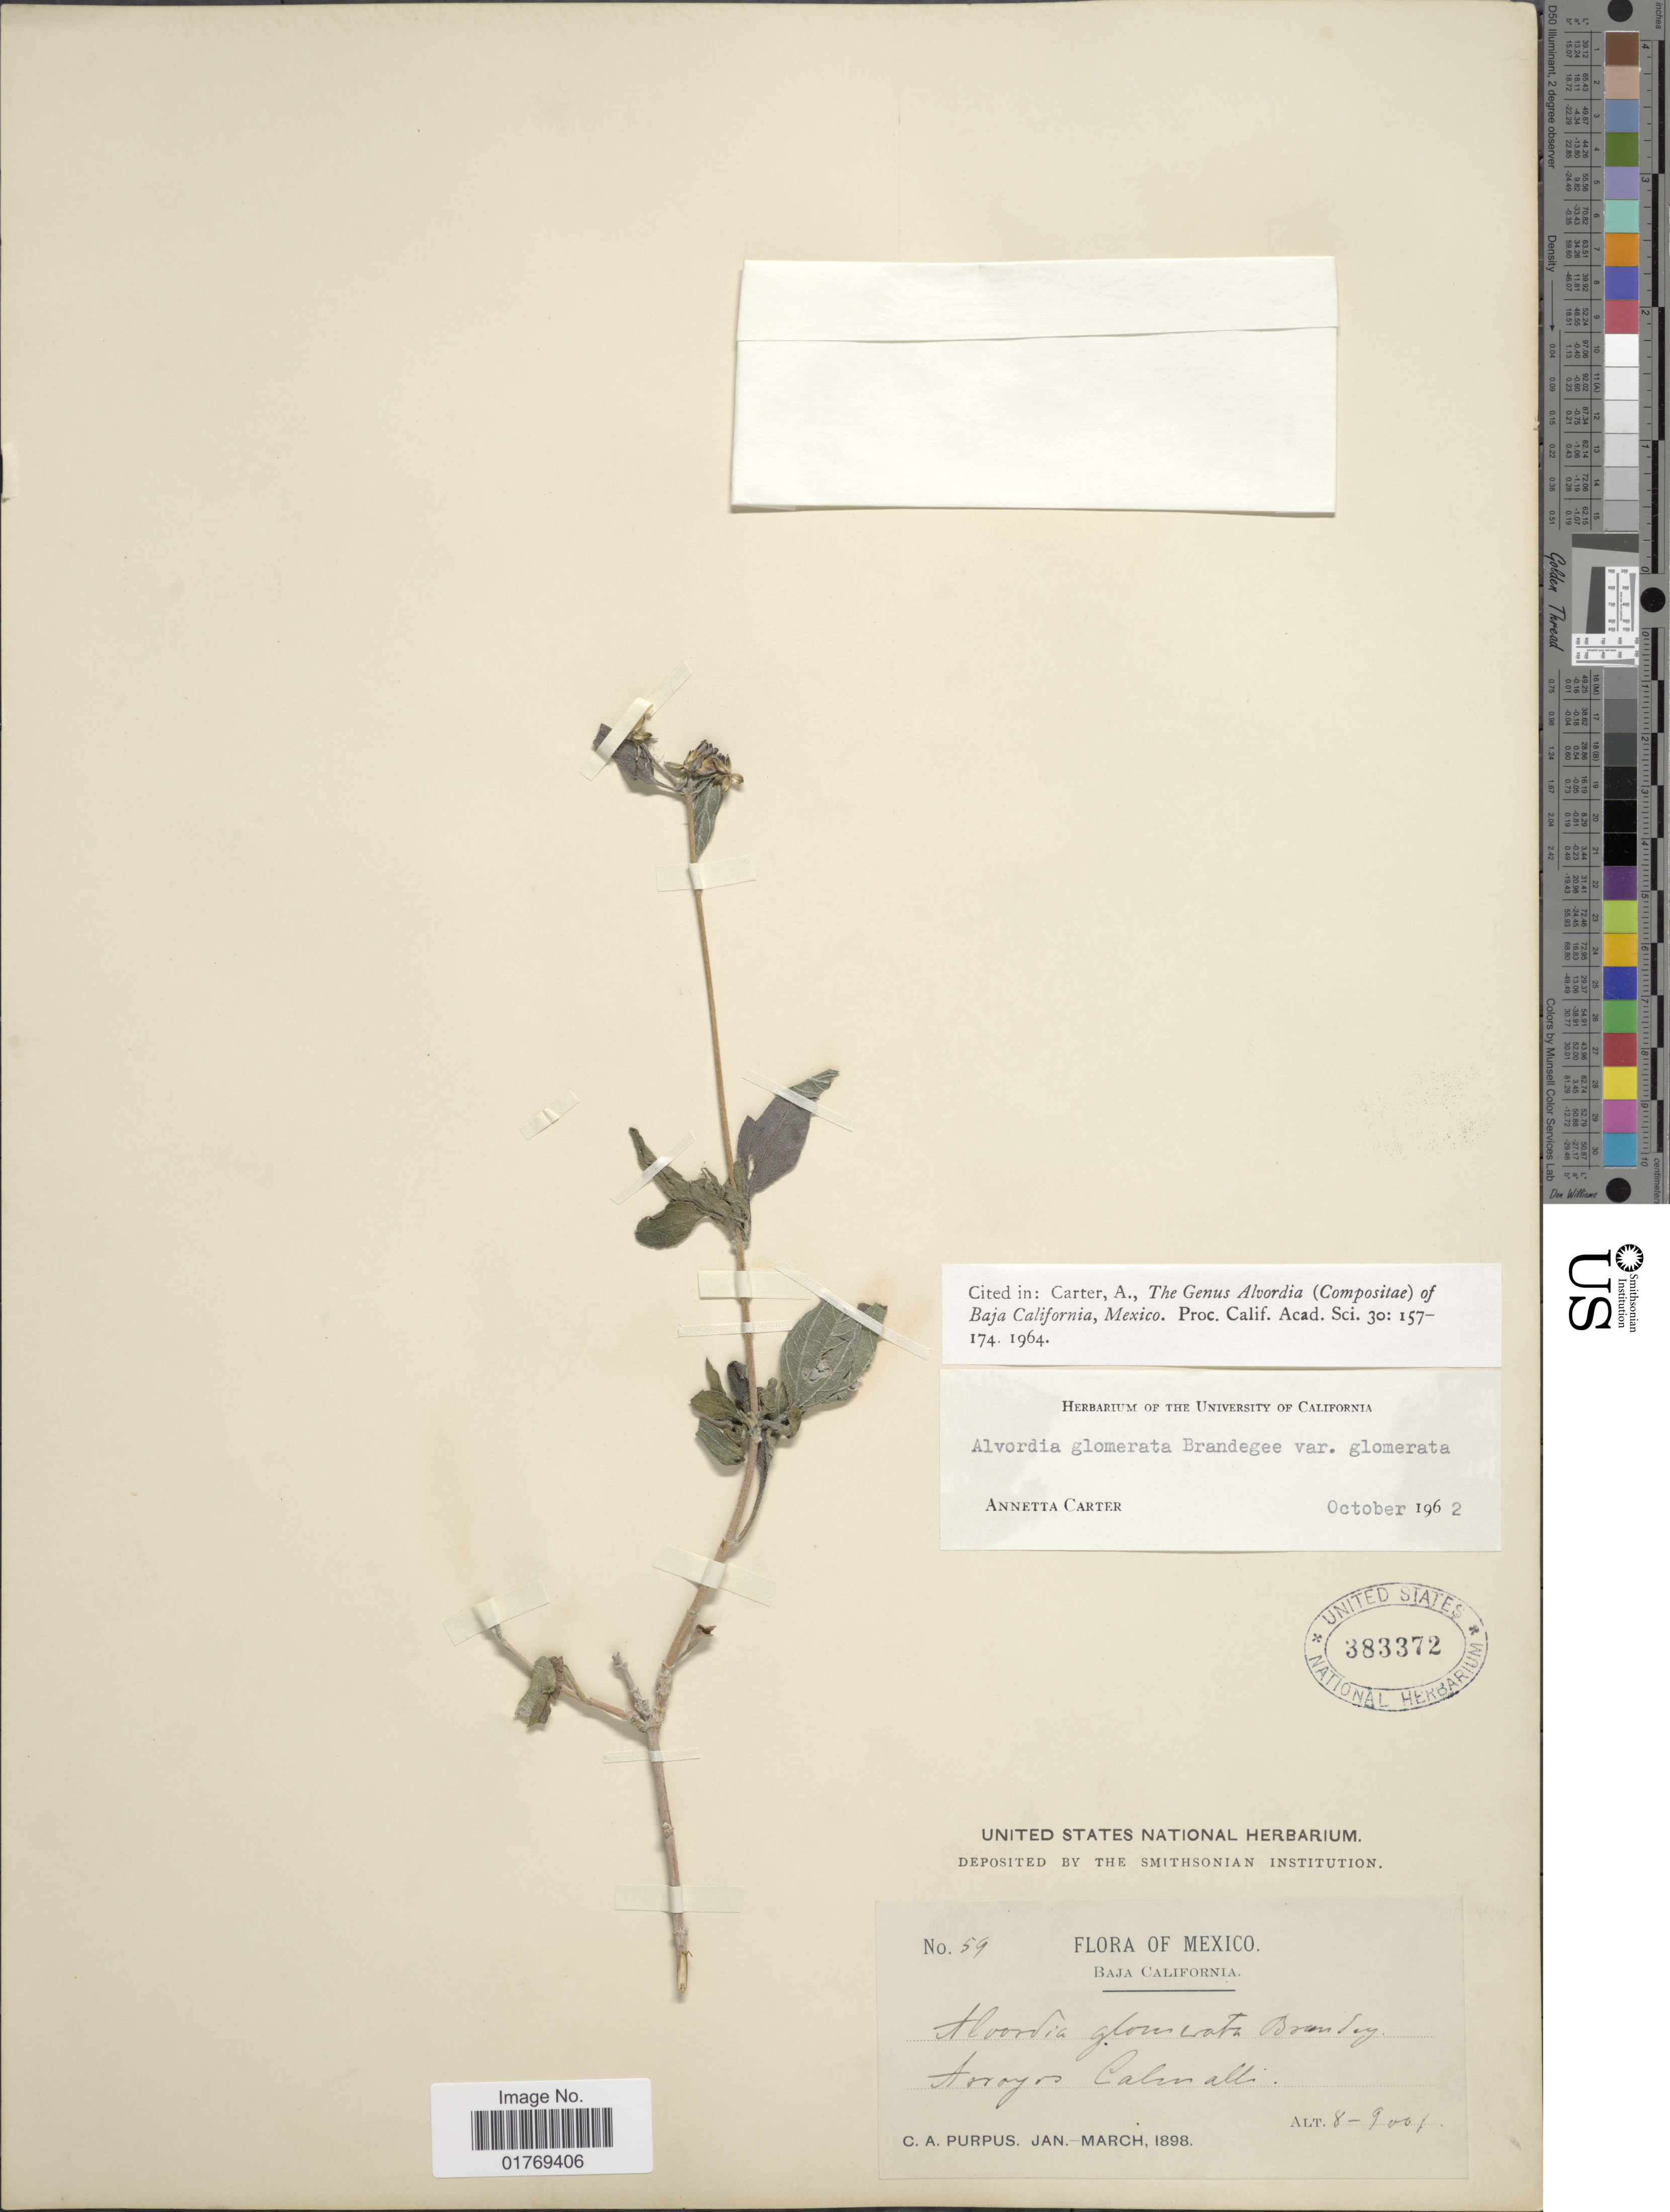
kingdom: Plantae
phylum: Tracheophyta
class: Magnoliopsida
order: Asterales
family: Asteraceae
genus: Alvordia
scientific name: Alvordia glomerata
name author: Brandegee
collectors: C. A. Purpus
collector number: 59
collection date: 1898-01/1898-03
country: Mexico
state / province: Baja California Norte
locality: Arroyos Calmalli.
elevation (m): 244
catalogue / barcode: US 383372